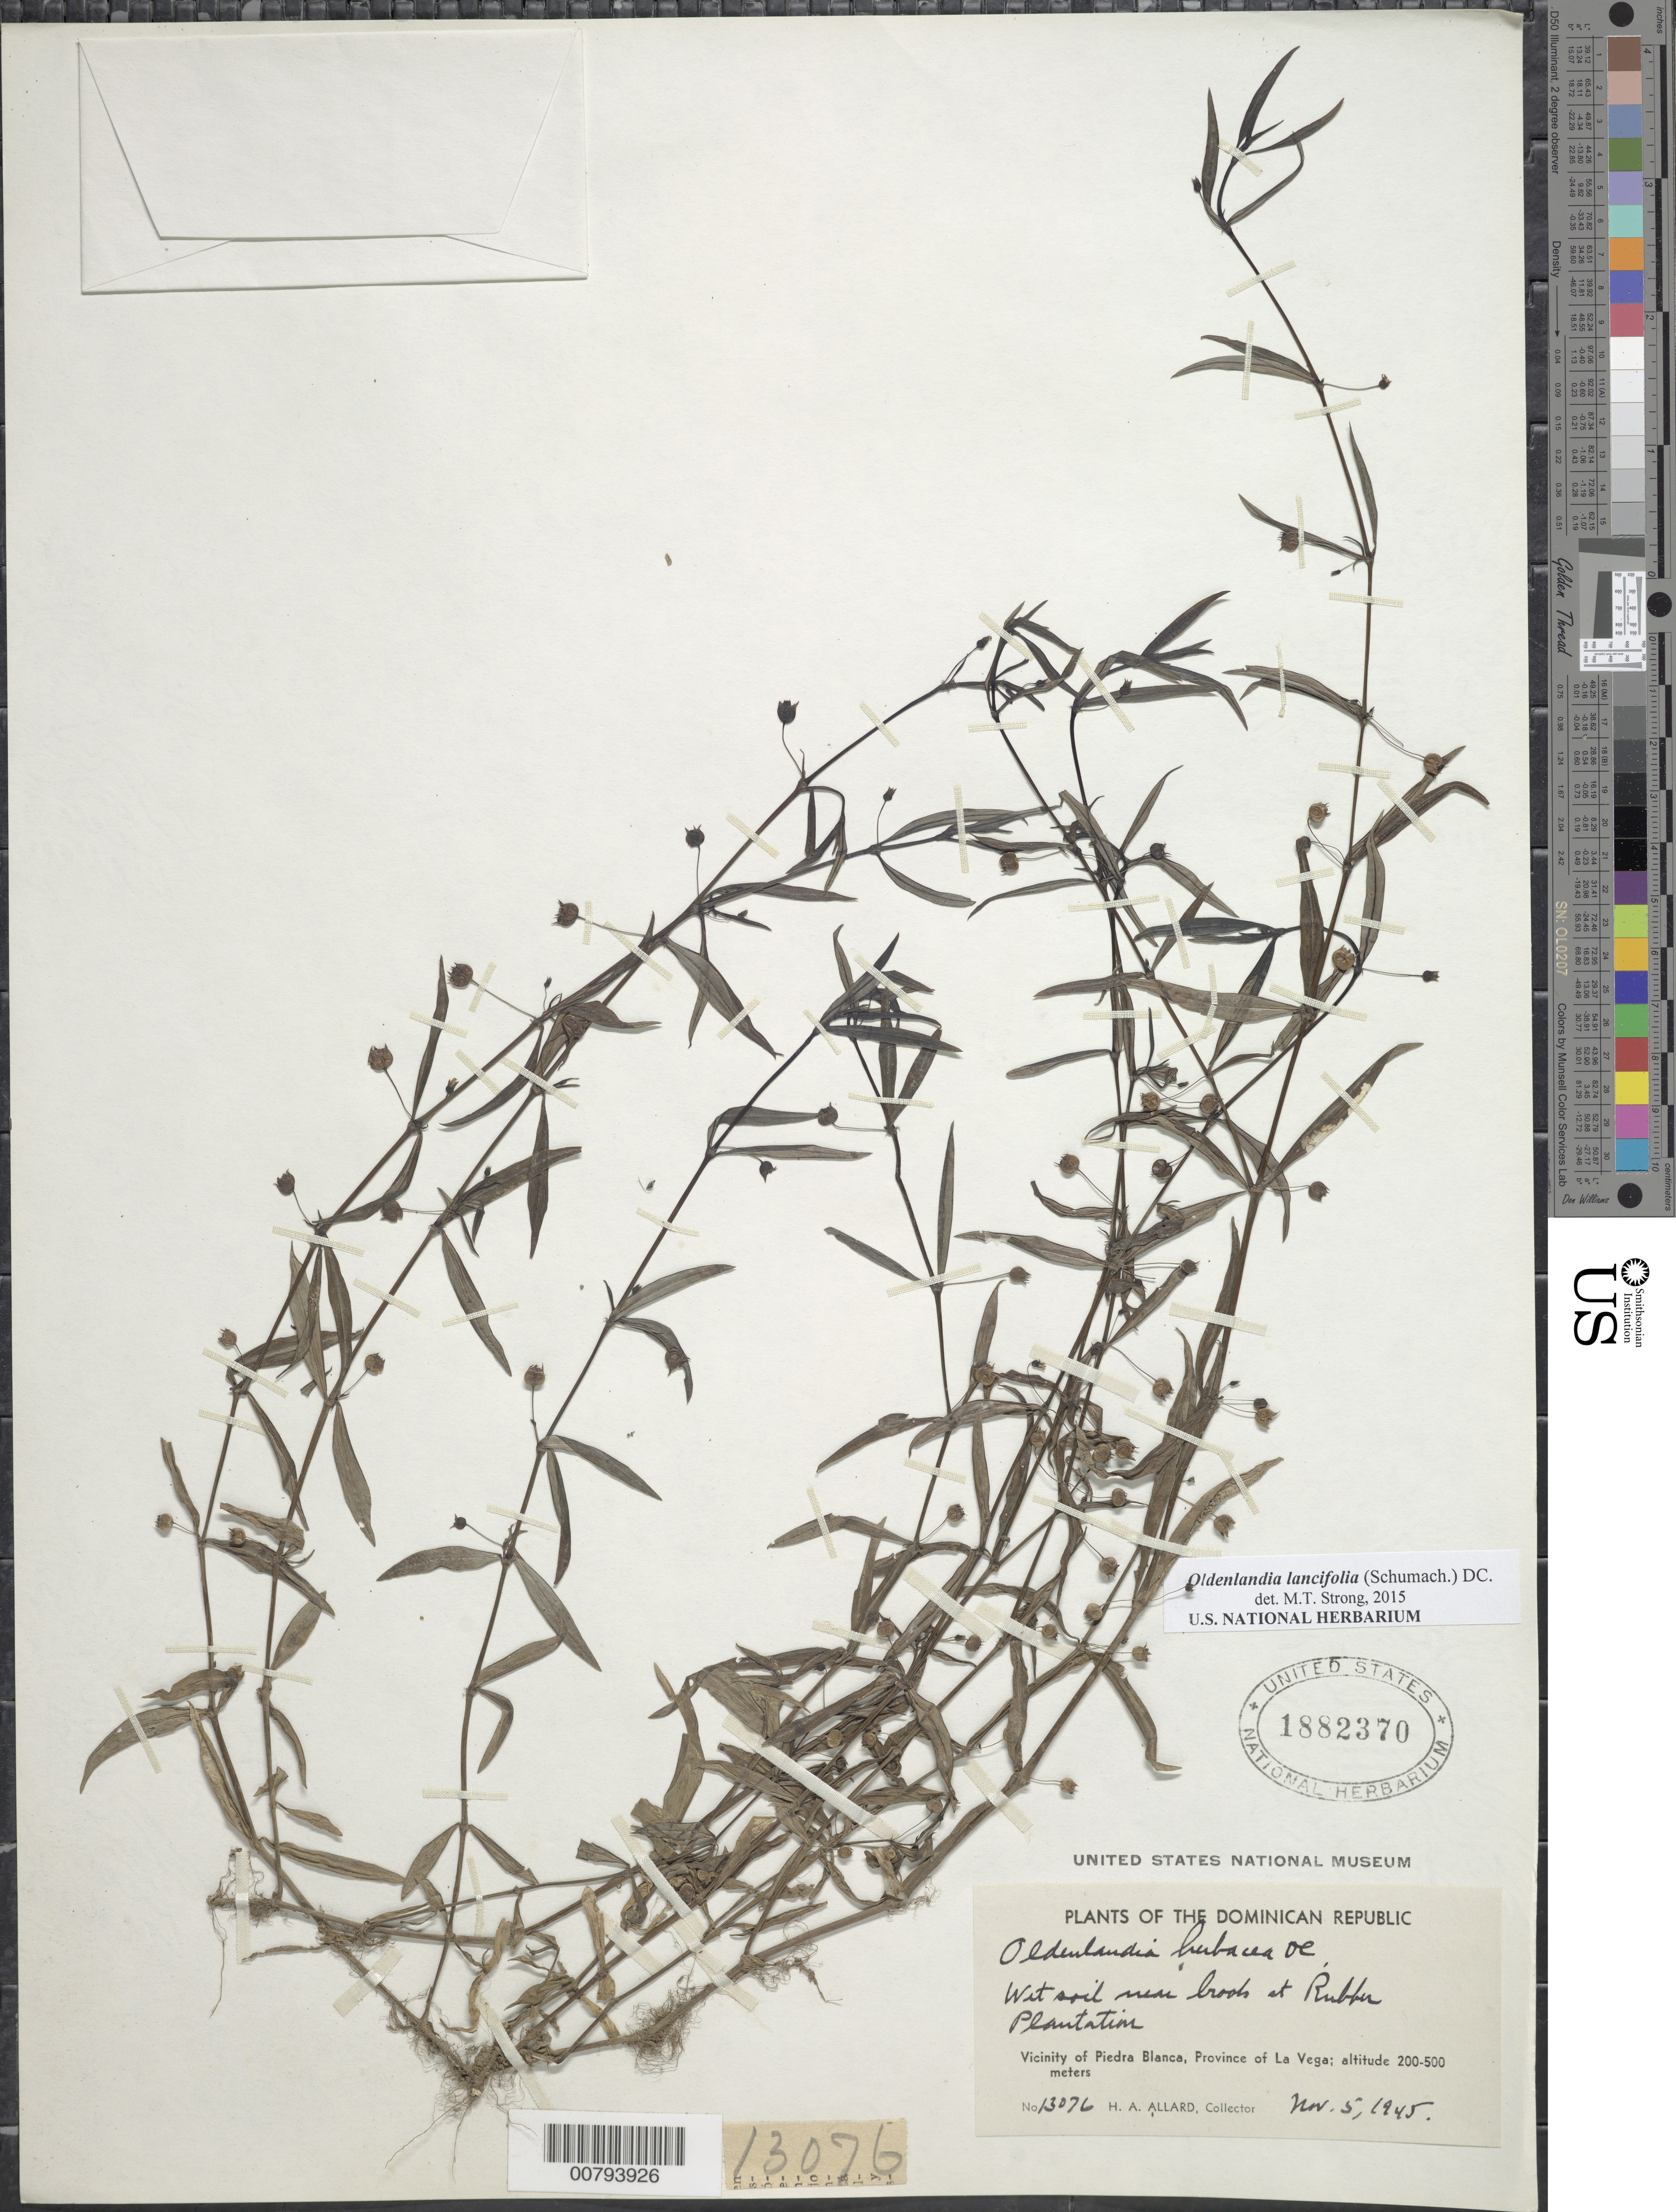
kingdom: Plantae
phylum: Tracheophyta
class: Magnoliopsida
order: Gentianales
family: Rubiaceae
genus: Oldenlandia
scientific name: Oldenlandia uniflora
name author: L.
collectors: H. A. Allard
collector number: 13076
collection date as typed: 05 Nov 1945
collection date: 1945-11-05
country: Dominican Republic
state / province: La Vega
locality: Vicinity of Piedra Blanca; near brook at Rubber Plantation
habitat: Wet soil near brook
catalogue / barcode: US 1882370